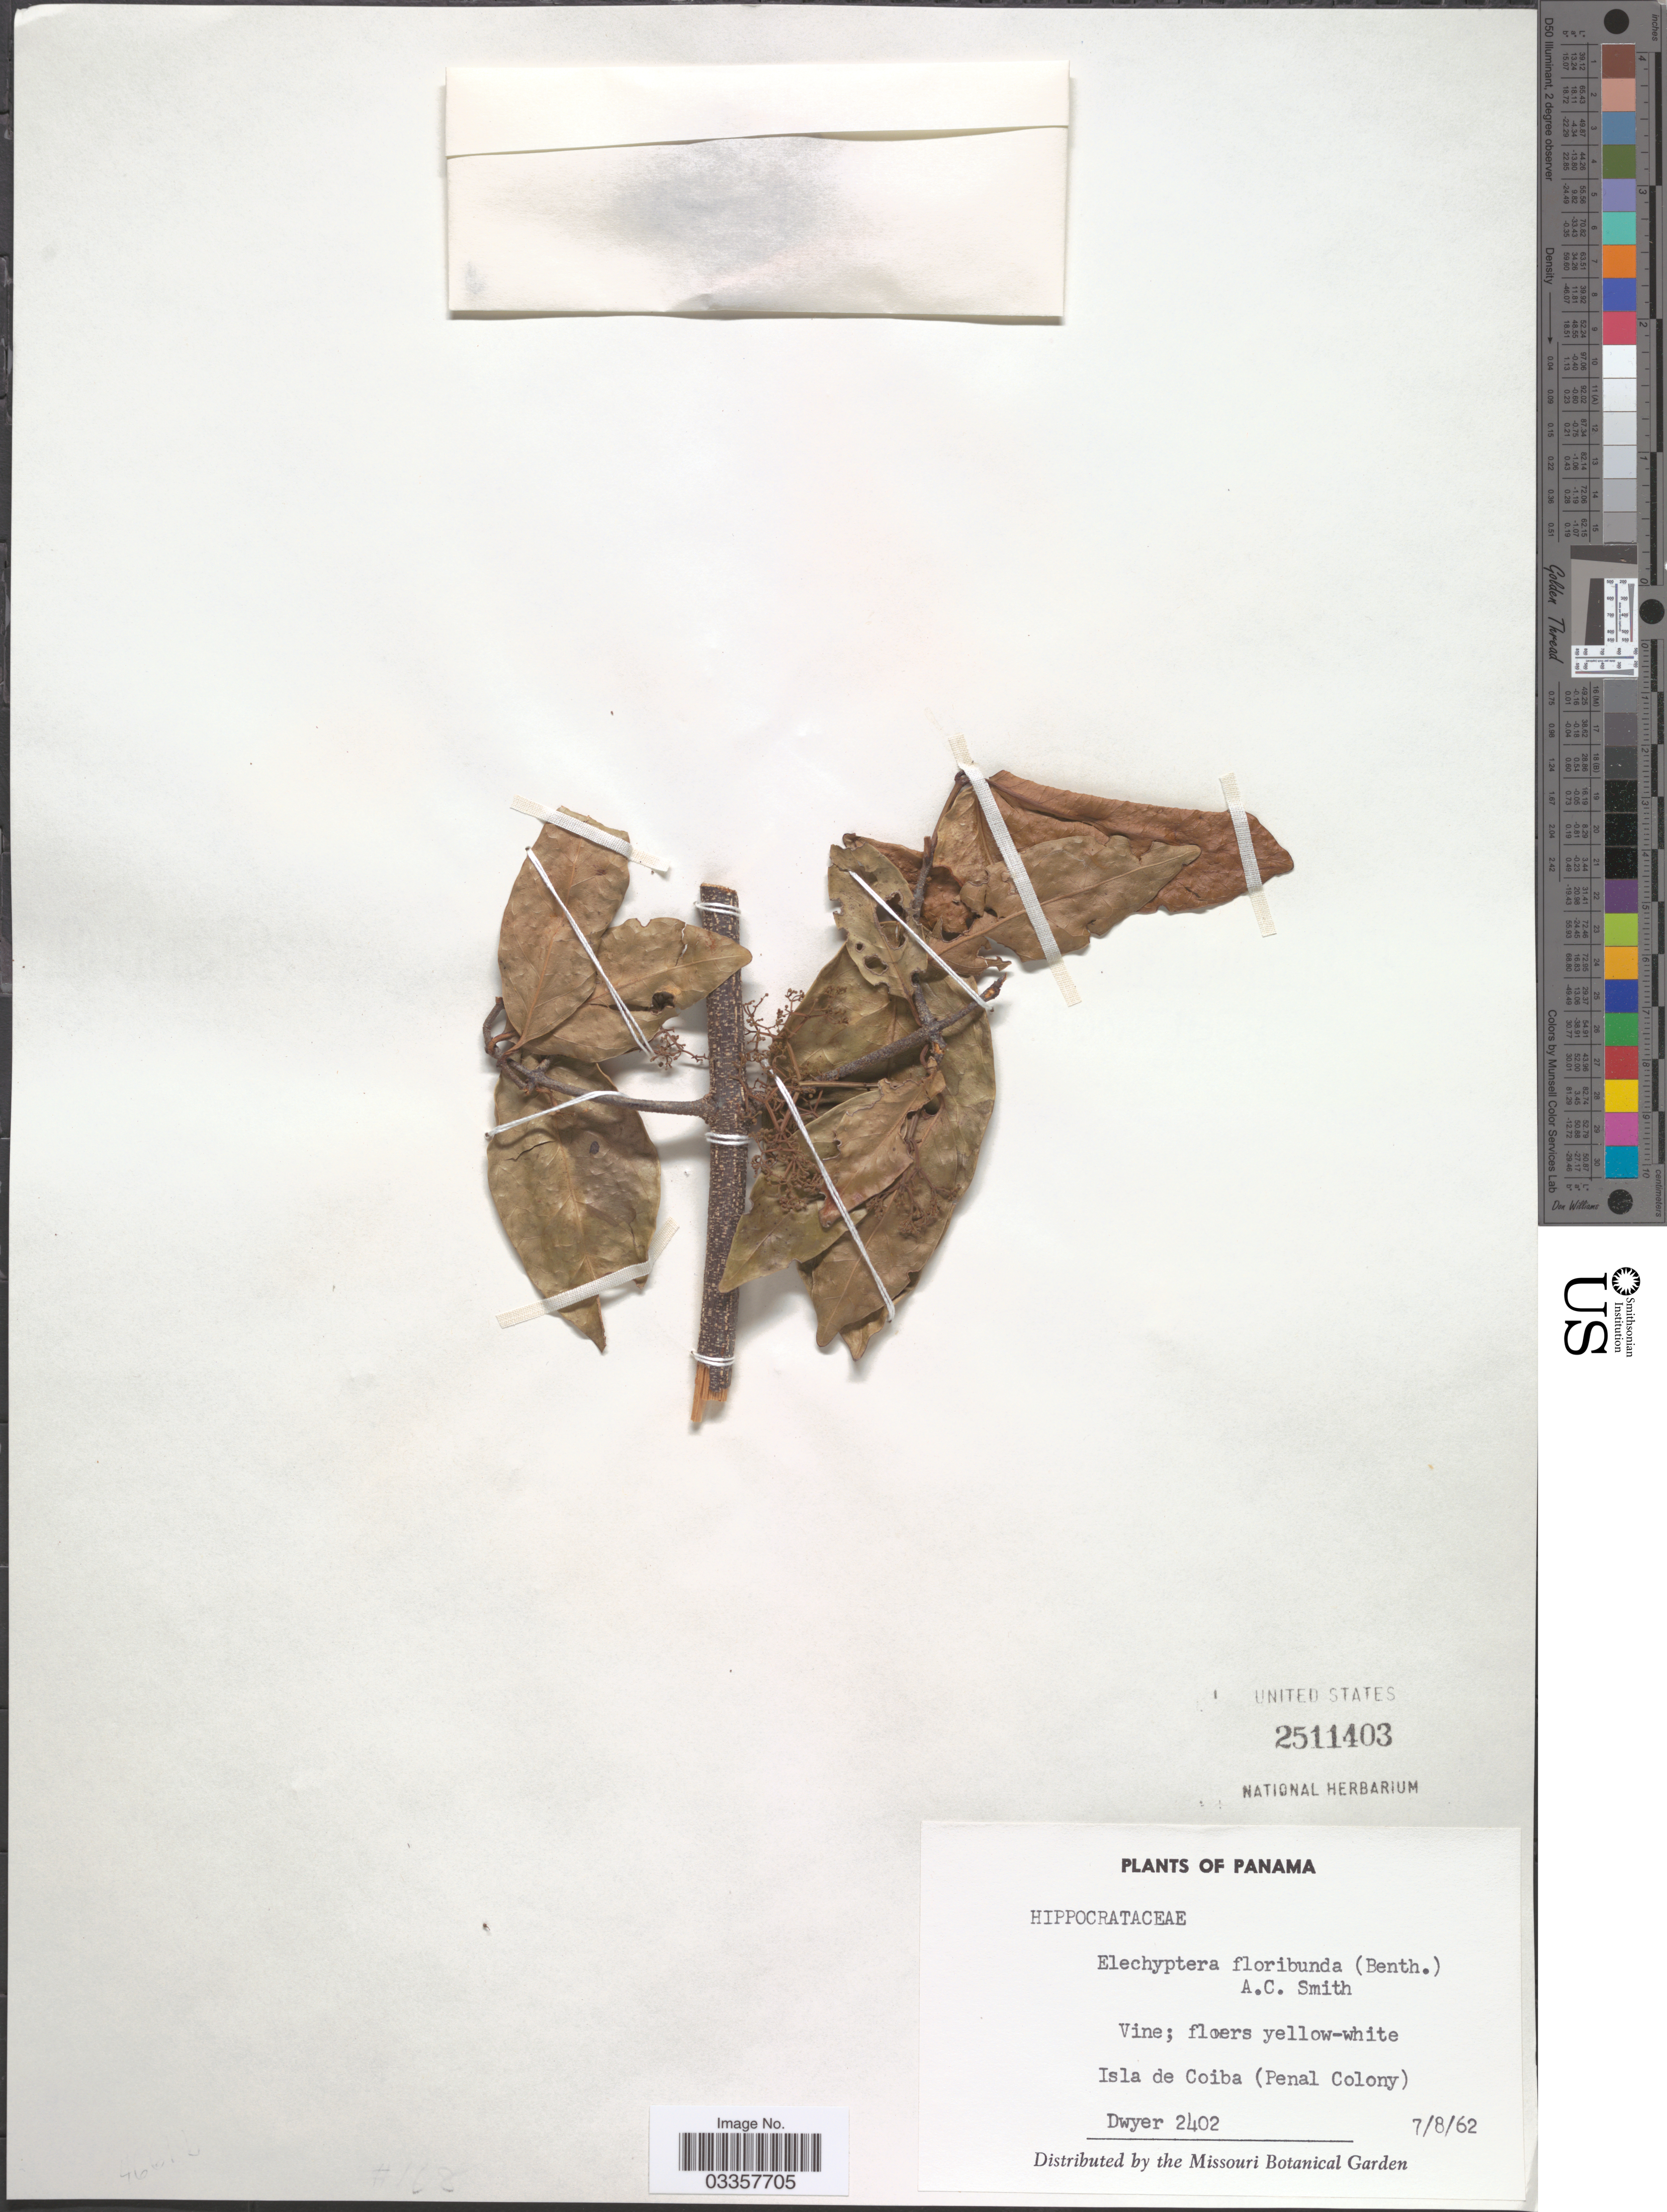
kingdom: Plantae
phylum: Tracheophyta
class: Magnoliopsida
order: Celastrales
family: Celastraceae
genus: Elachyptera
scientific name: Elachyptera floribunda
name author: (Benth.) A.C. Sm.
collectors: Dwyer, --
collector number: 2402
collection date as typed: Transcribed d/m/y: 7/8/62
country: Panama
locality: Isla de Coiba (Penal Colony).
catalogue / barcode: US 2511403